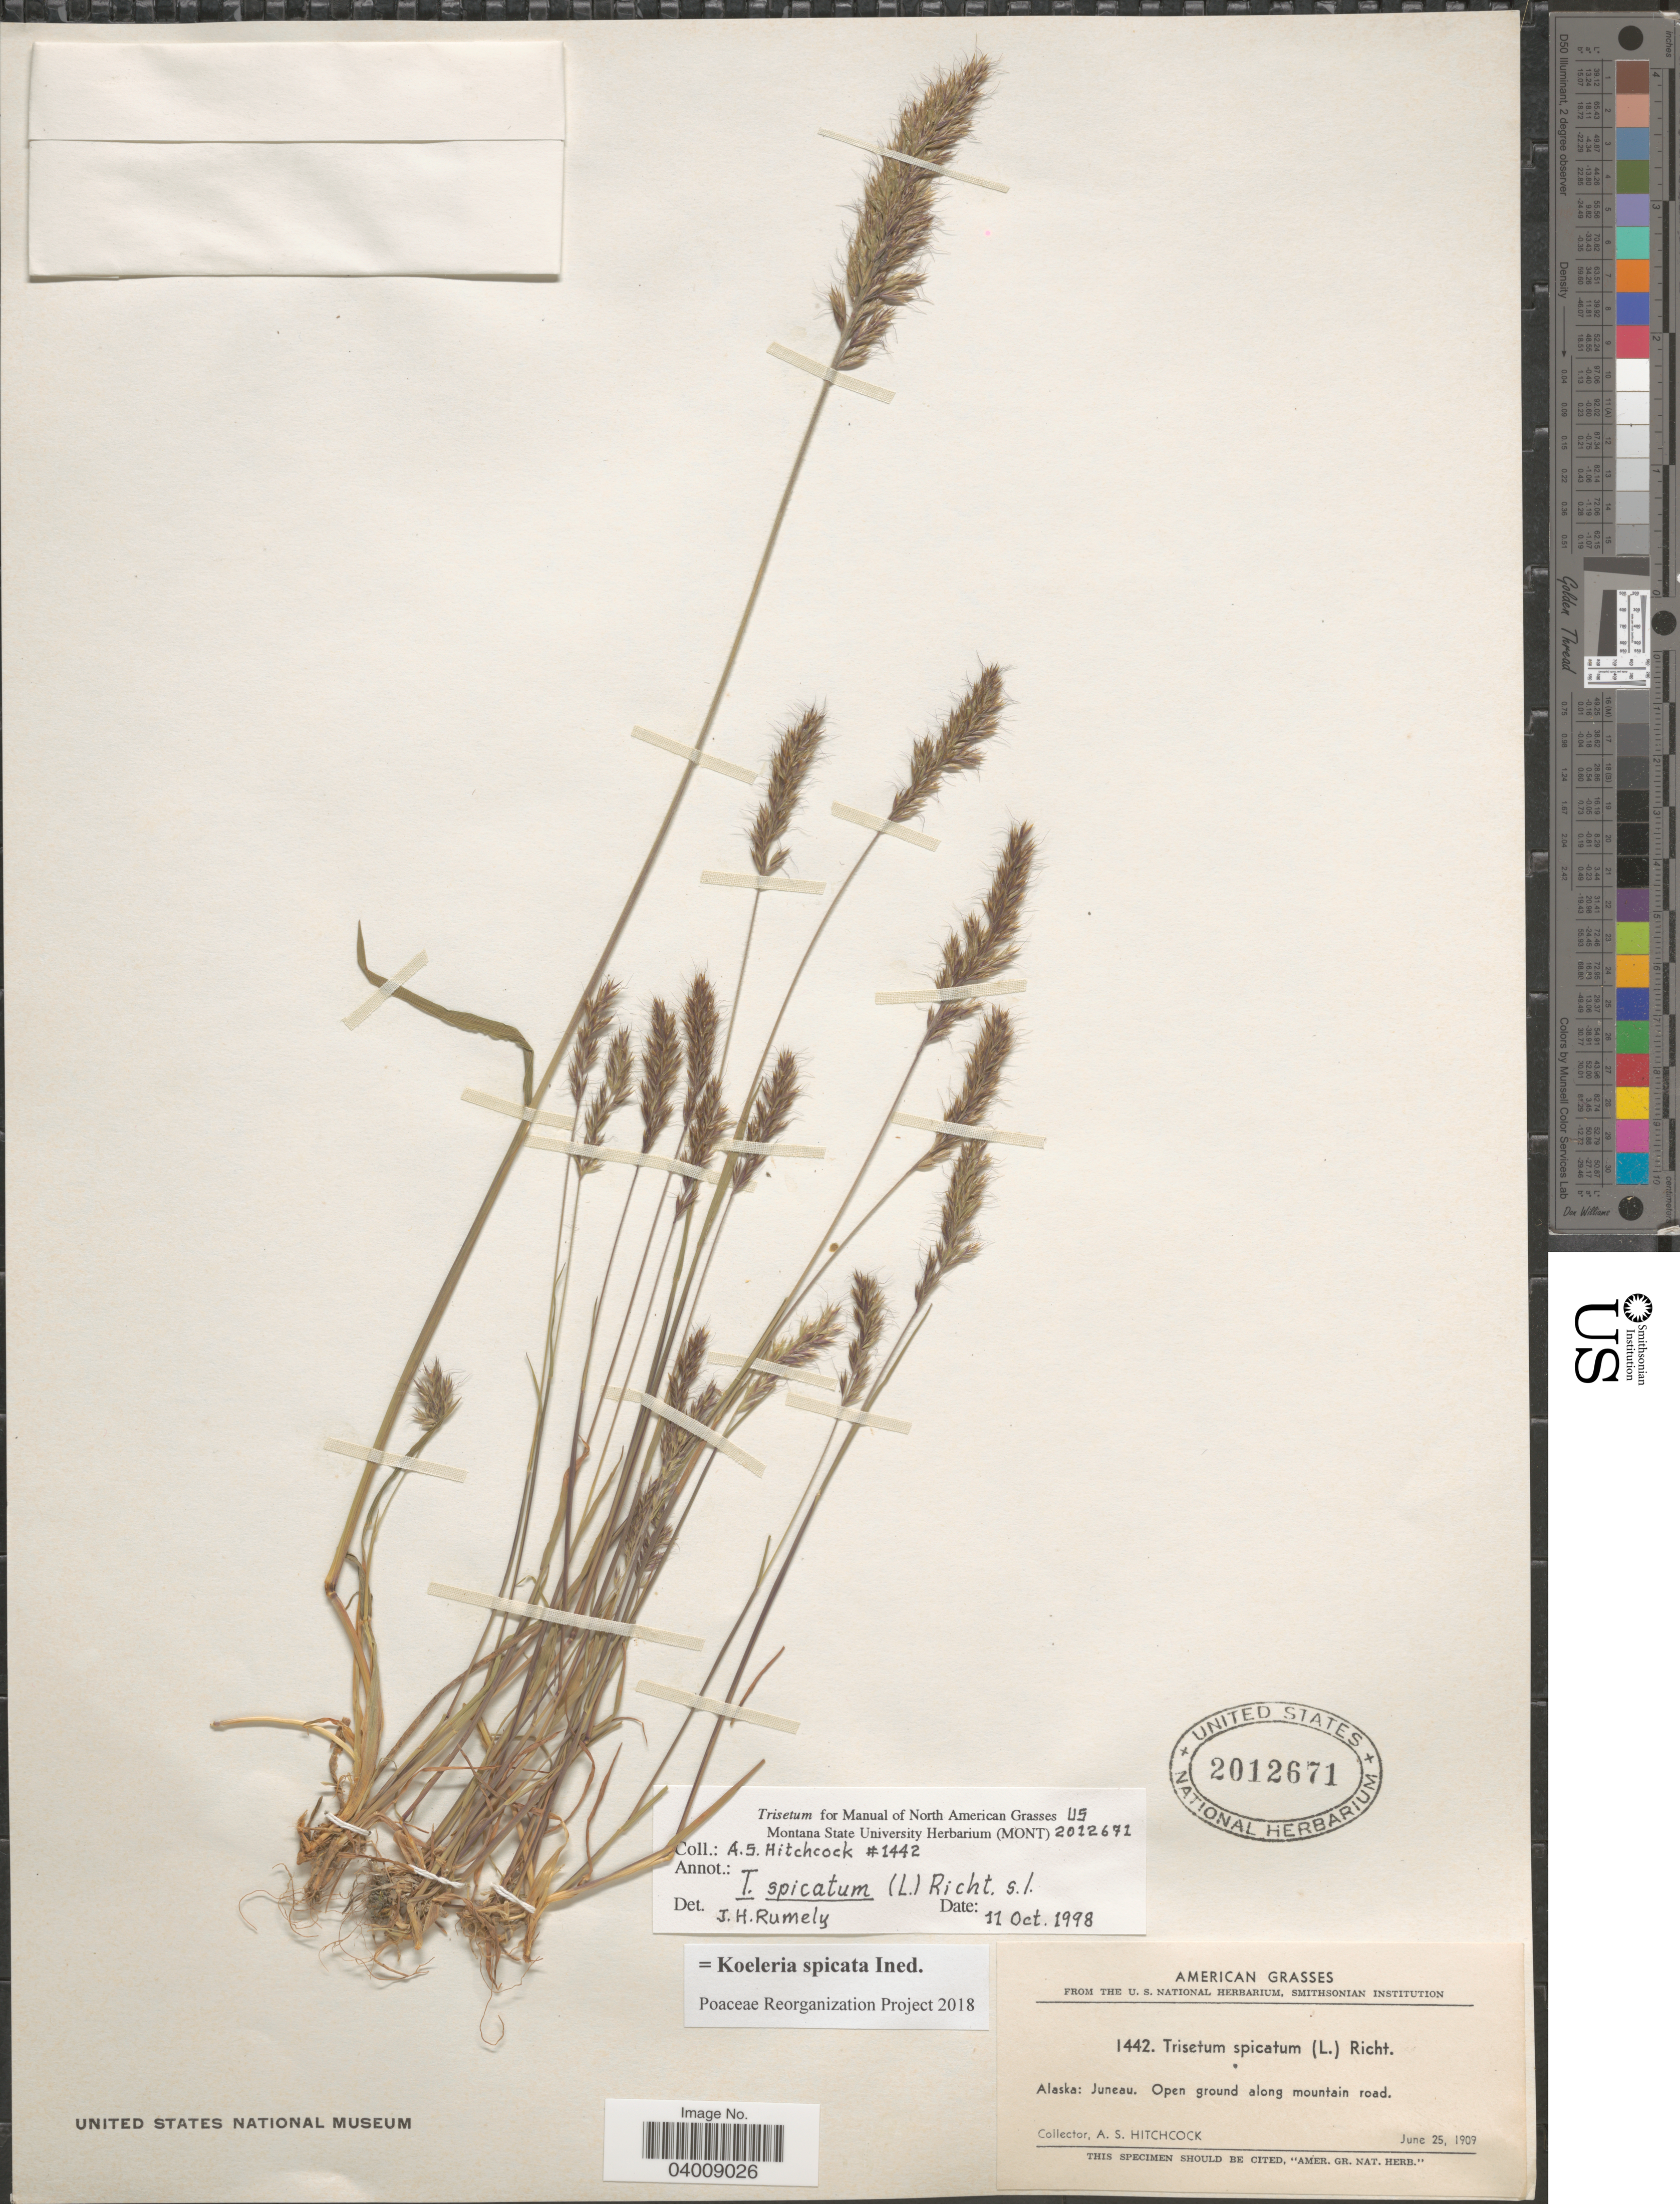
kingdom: Plantae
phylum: Tracheophyta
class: Liliopsida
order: Poales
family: Poaceae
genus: Koeleria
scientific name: Koeleria spicata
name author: (L.) Barberá et al.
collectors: A. S. Hitchcock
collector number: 1442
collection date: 1909-06-25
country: United States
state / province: Alaska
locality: Juneau. Open ground along mountain road.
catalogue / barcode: US 2012671